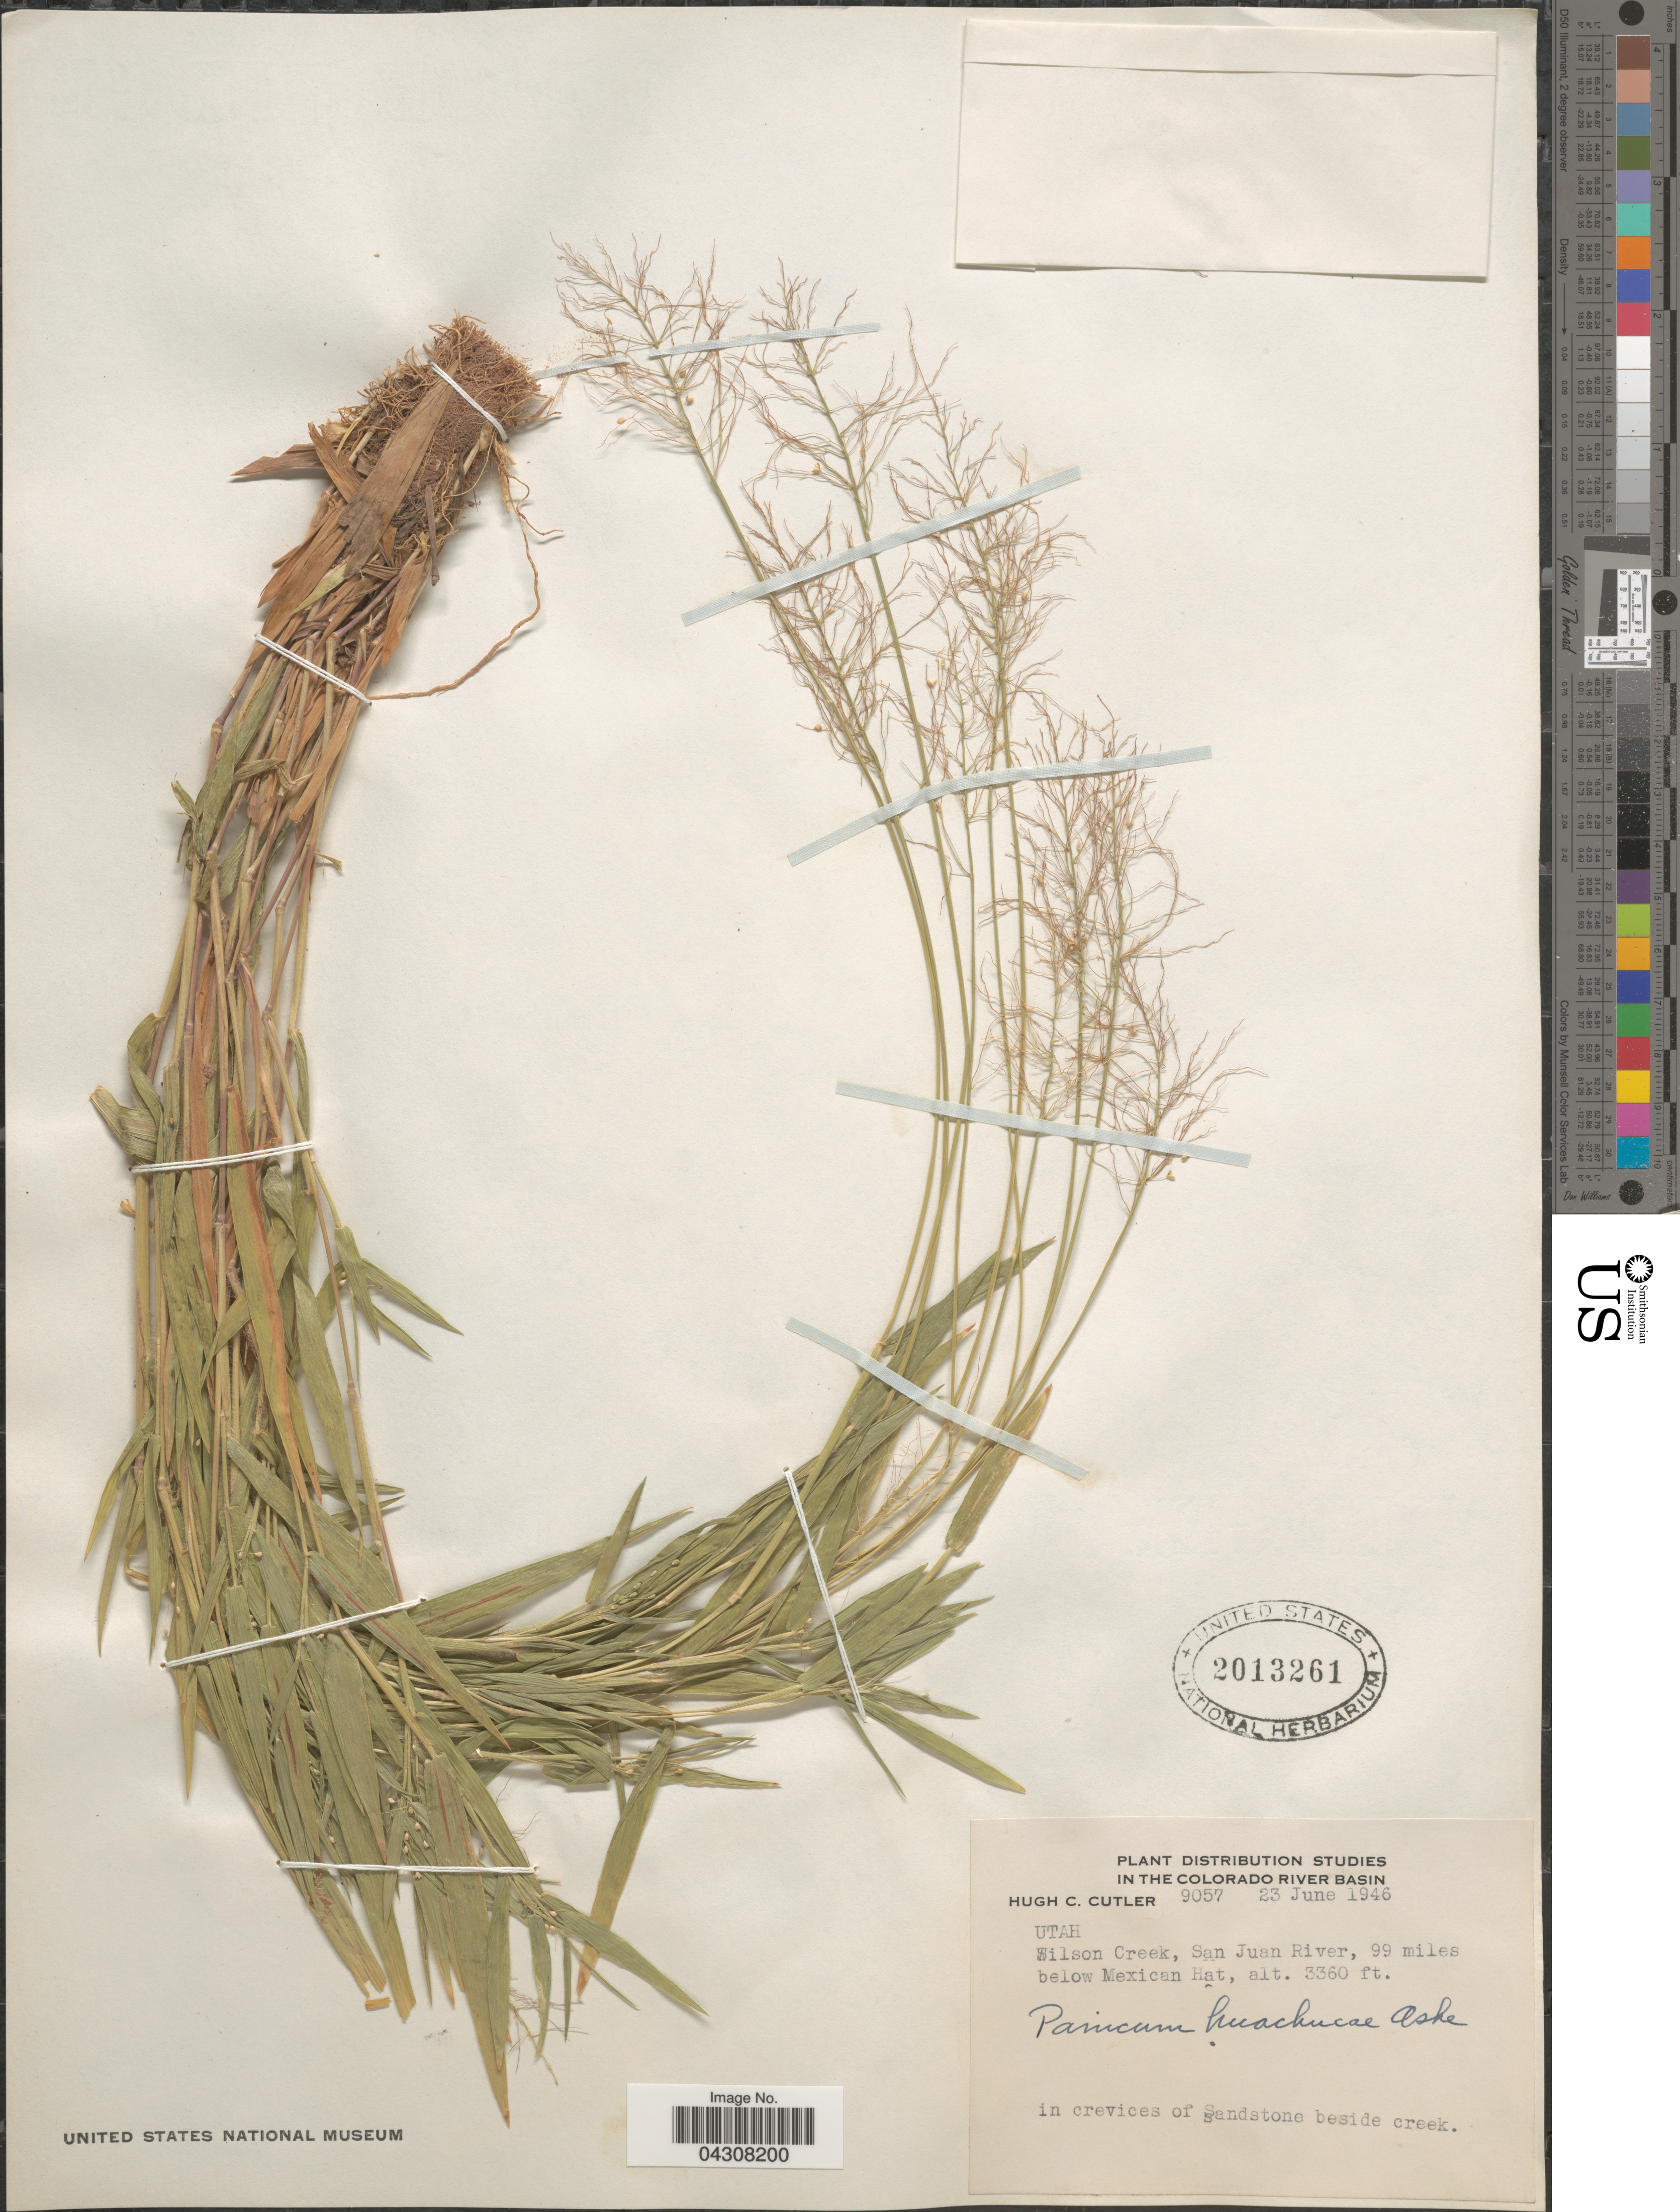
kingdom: Plantae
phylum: Tracheophyta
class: Liliopsida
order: Poales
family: Poaceae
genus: Dichanthelium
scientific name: Dichanthelium acuminatum var. acuminatum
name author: (Sw.) Gould & C.A. Clark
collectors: H. C. Cutler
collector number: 9057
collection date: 1946-06-23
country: United States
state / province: Utah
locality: Colorado River Basin. Wilson Creek, San Juan River, 99 miles below Mexican Hat. In crevices of Sandstone beside creek.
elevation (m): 1024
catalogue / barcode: US 2013261